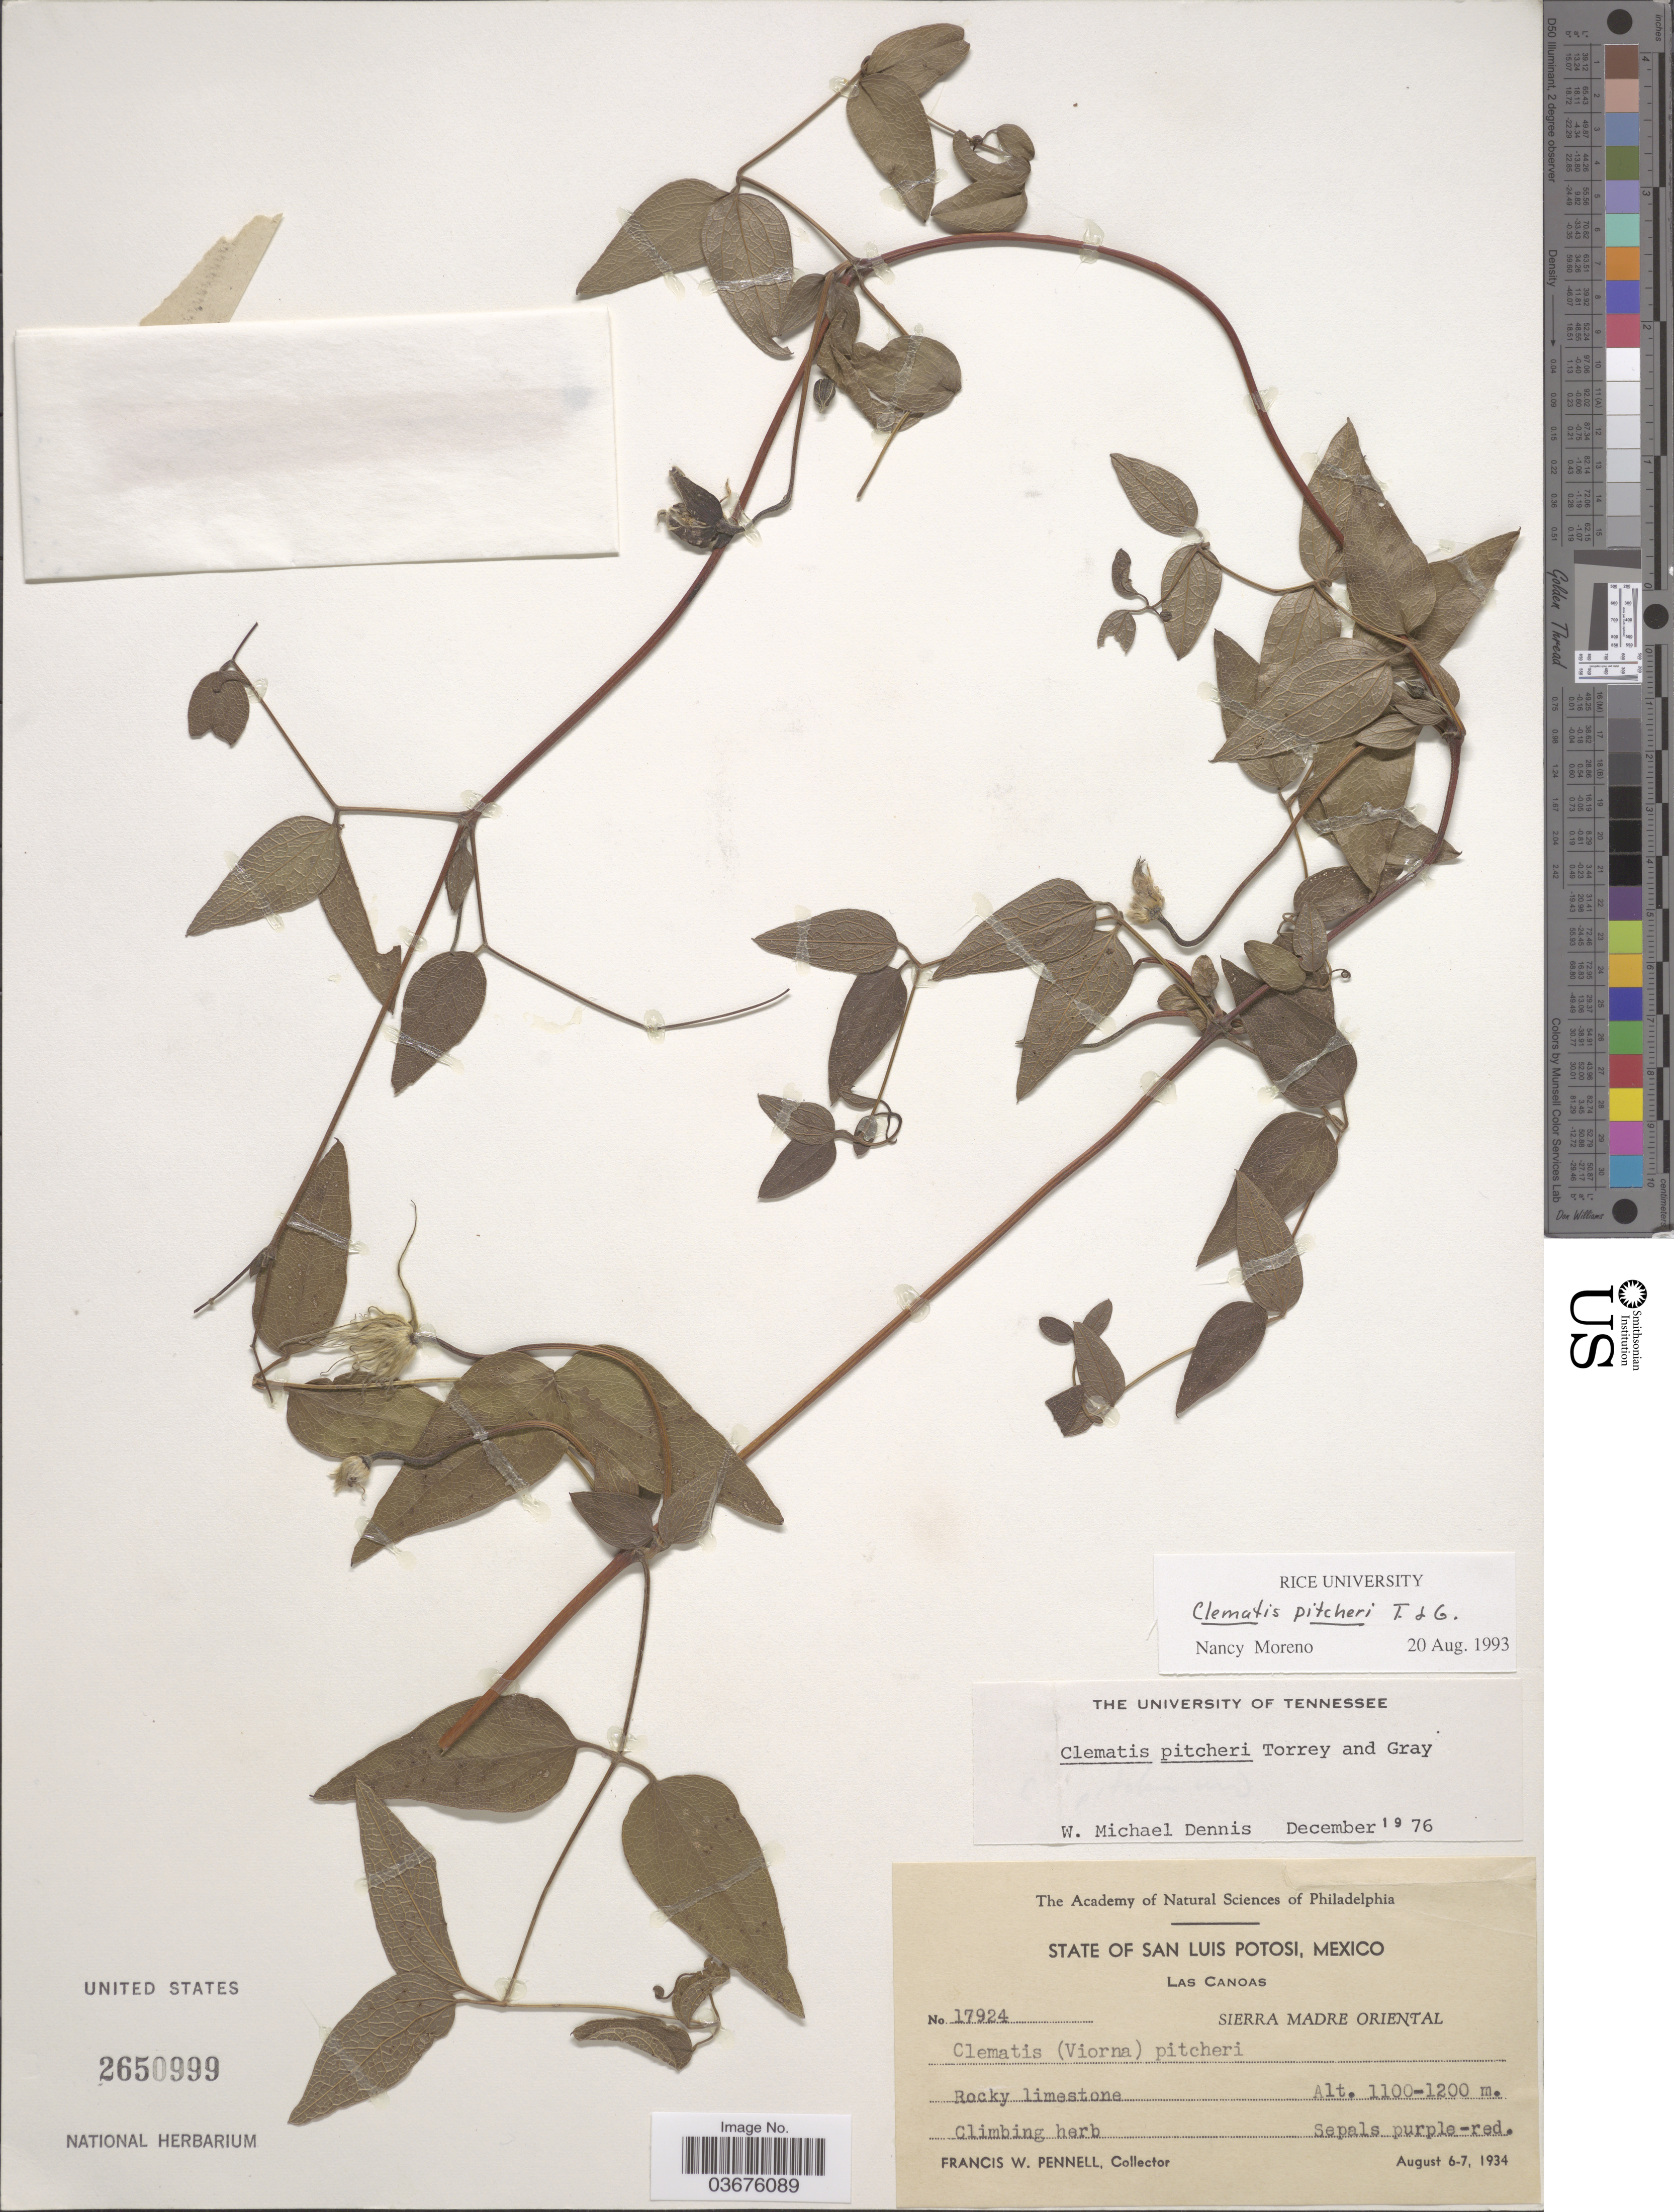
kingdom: Plantae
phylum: Tracheophyta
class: Magnoliopsida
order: Ranunculales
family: Ranunculaceae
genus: Clematis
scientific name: Clematis pitcheri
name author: Torr. & A. Gray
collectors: F. W. Pennell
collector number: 17924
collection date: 1934-08-06/1934-08-07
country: Mexico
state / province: San Luis Potosí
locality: Las Canoas. Sierra Madre Oriental.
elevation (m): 1100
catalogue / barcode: US 2650999